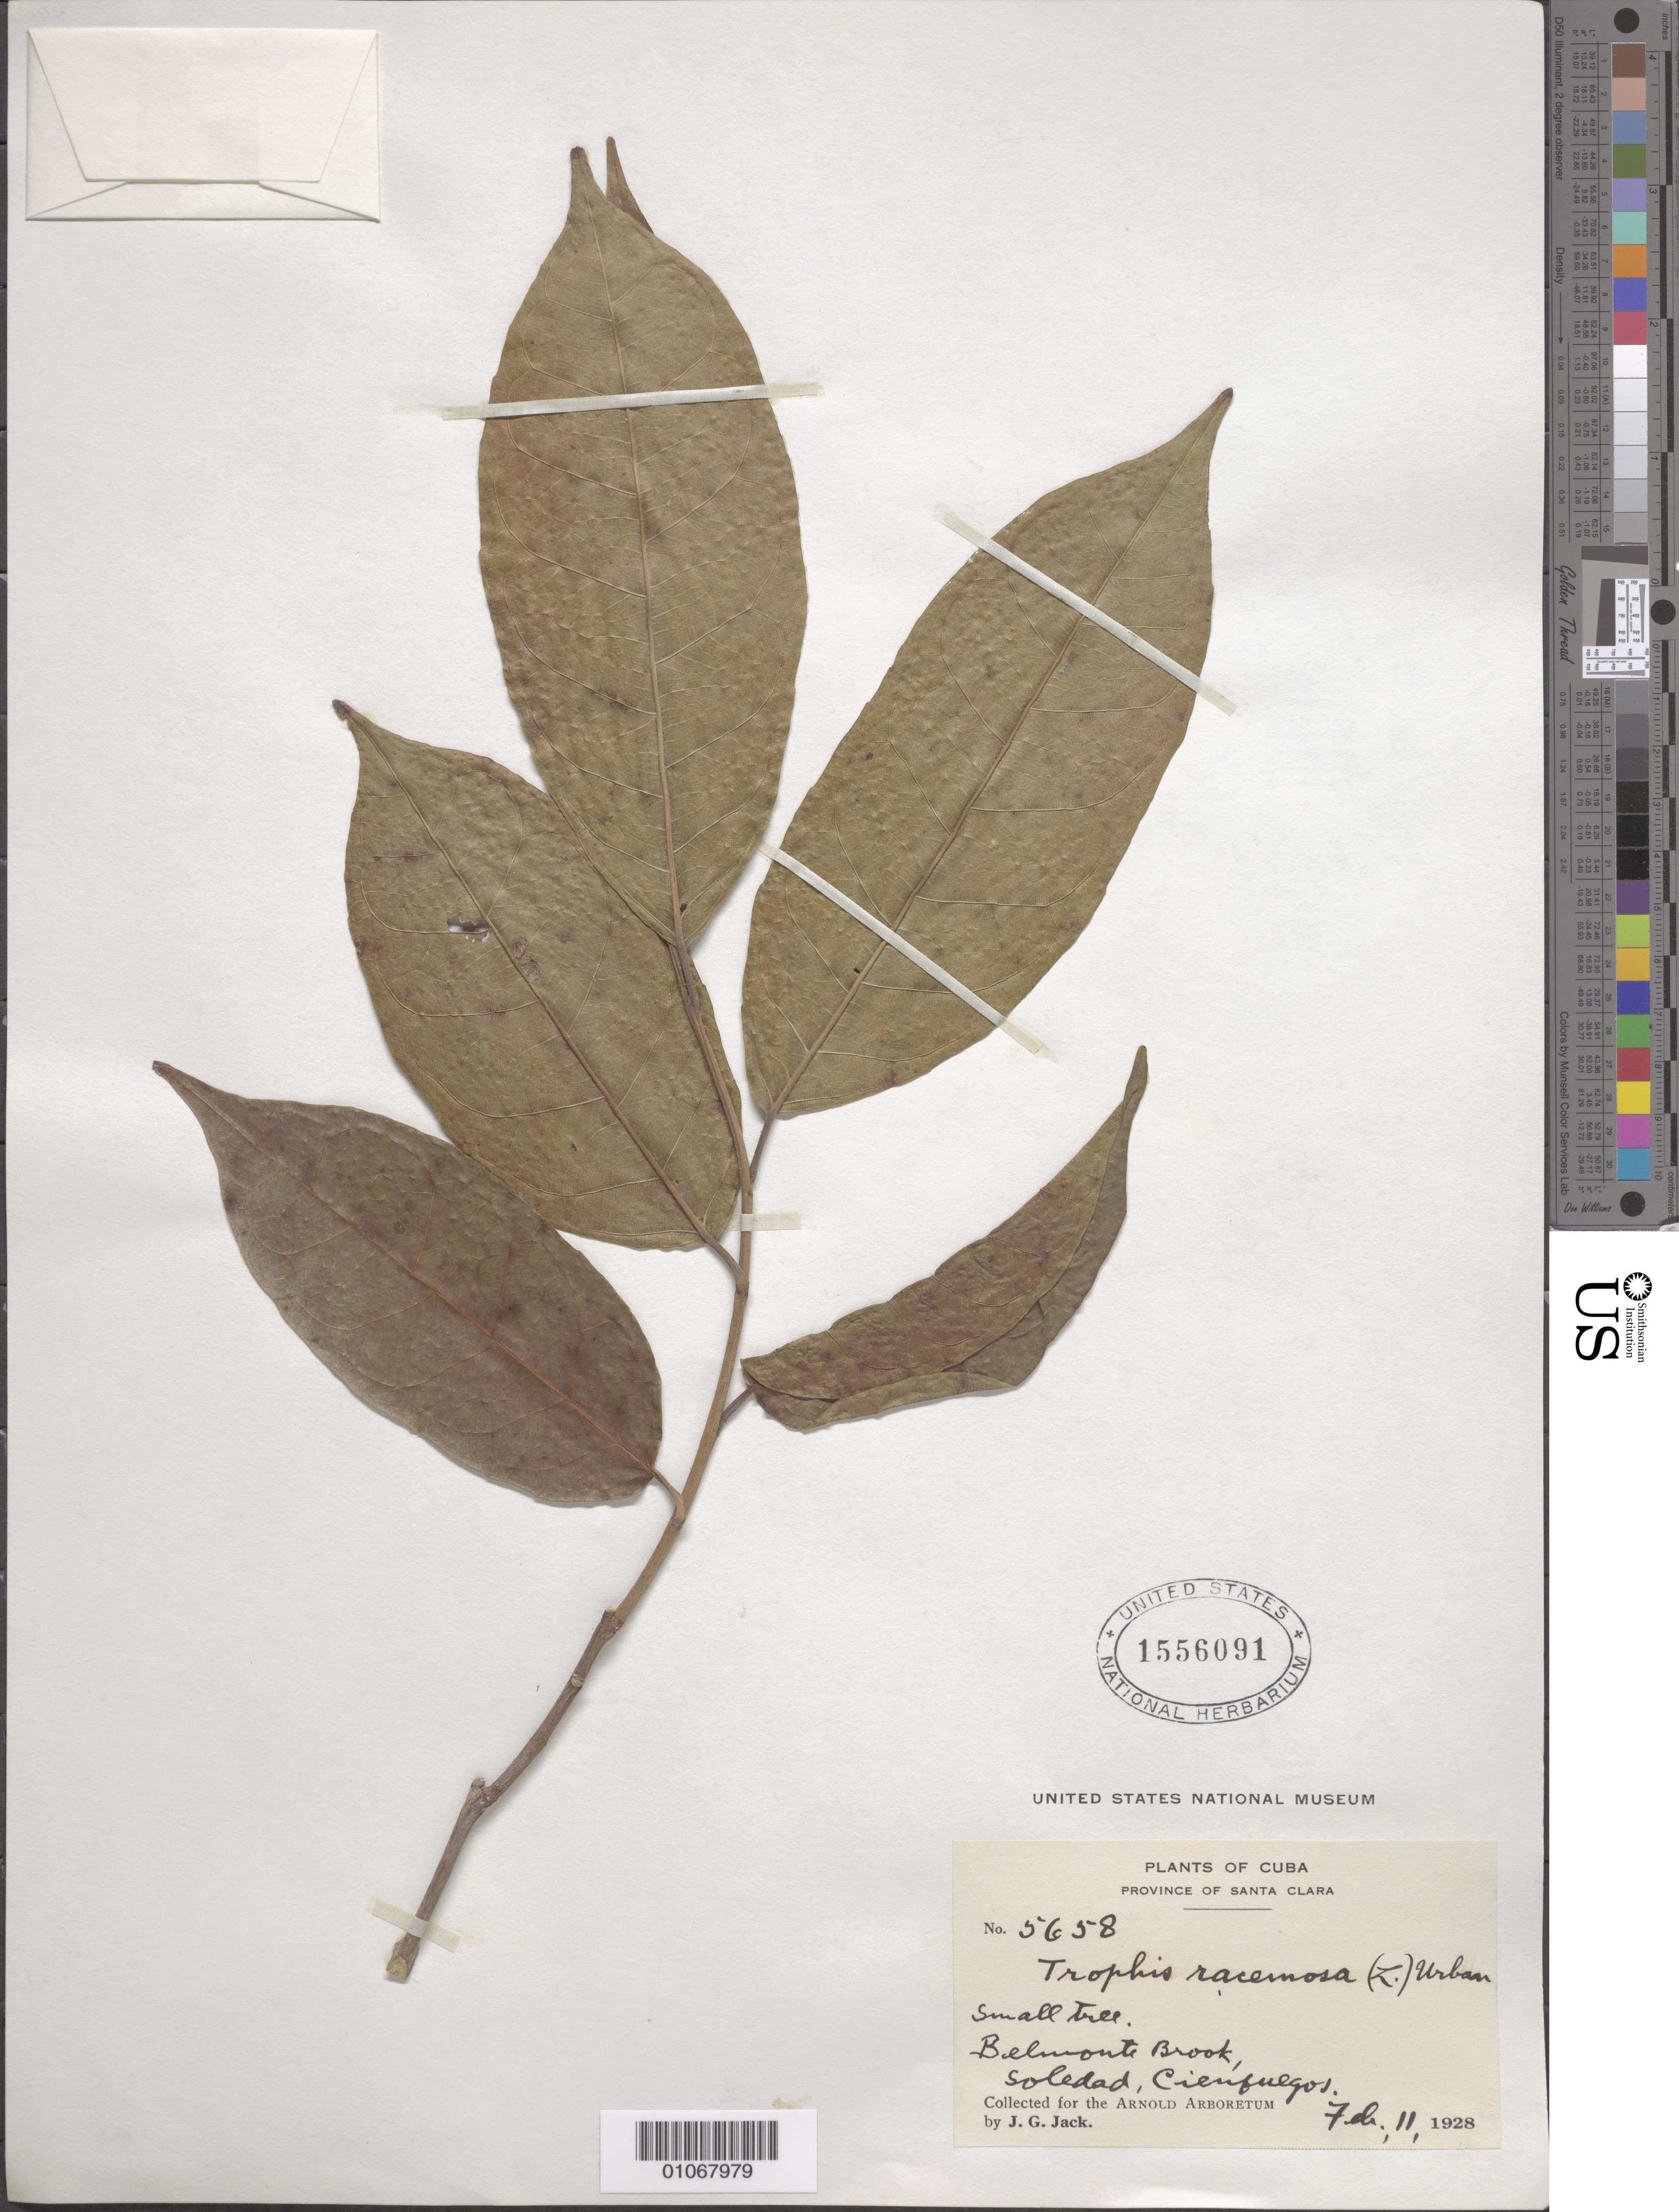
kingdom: Plantae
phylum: Tracheophyta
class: Magnoliopsida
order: Rosales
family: Moraceae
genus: Trophis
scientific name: Trophis racemosa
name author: (L.) Urb.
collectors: J. G. Jack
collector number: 5658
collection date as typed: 07 Nov 1928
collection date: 1928-11-07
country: Cuba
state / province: Cienfuegos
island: Cuba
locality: Soledad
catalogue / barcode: US 1556091